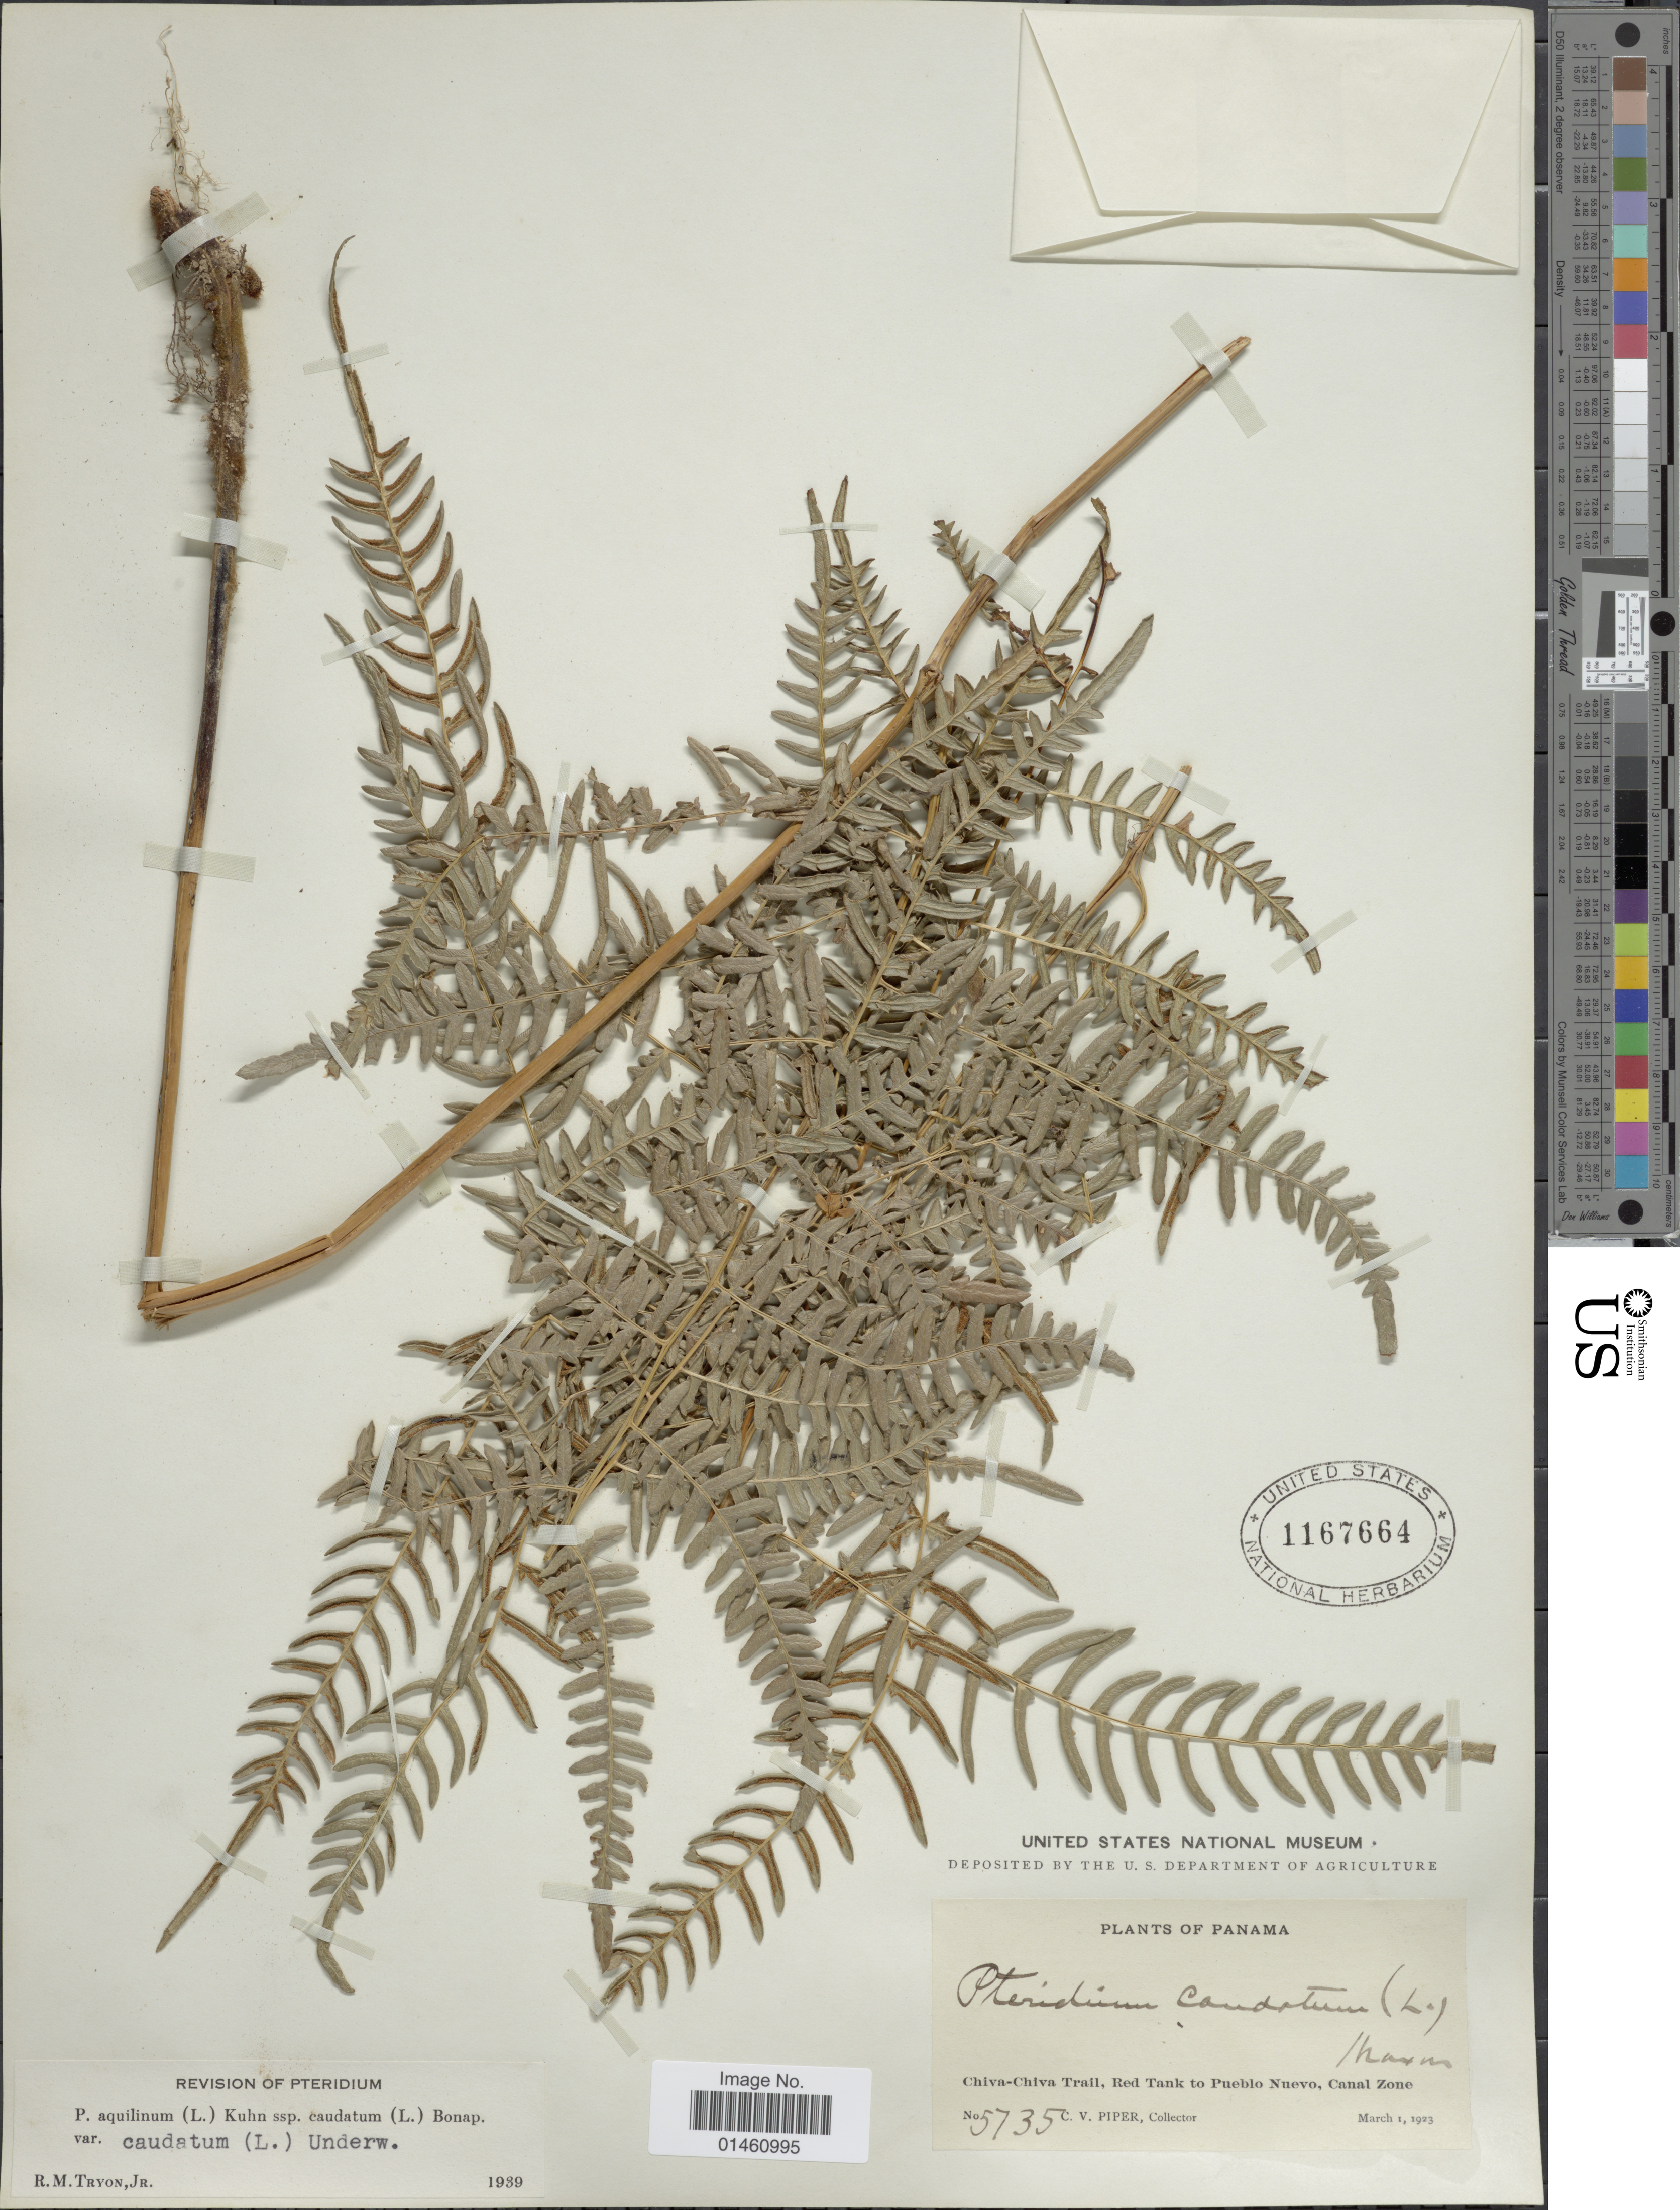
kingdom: Plantae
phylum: Tracheophyta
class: Polypodiopsida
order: Polypodiales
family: Dennstaedtiaceae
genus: Pteridium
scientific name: Pteridium caudatum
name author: (L.) Maxon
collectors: C. V. Piper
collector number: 5735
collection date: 1923-03-01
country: Panama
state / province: Panamá / Panamá Oeste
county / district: Canal Zone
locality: Chiva-Chiva Trail, Red Tank to Pueblo Nuevo.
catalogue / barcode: US 1167664